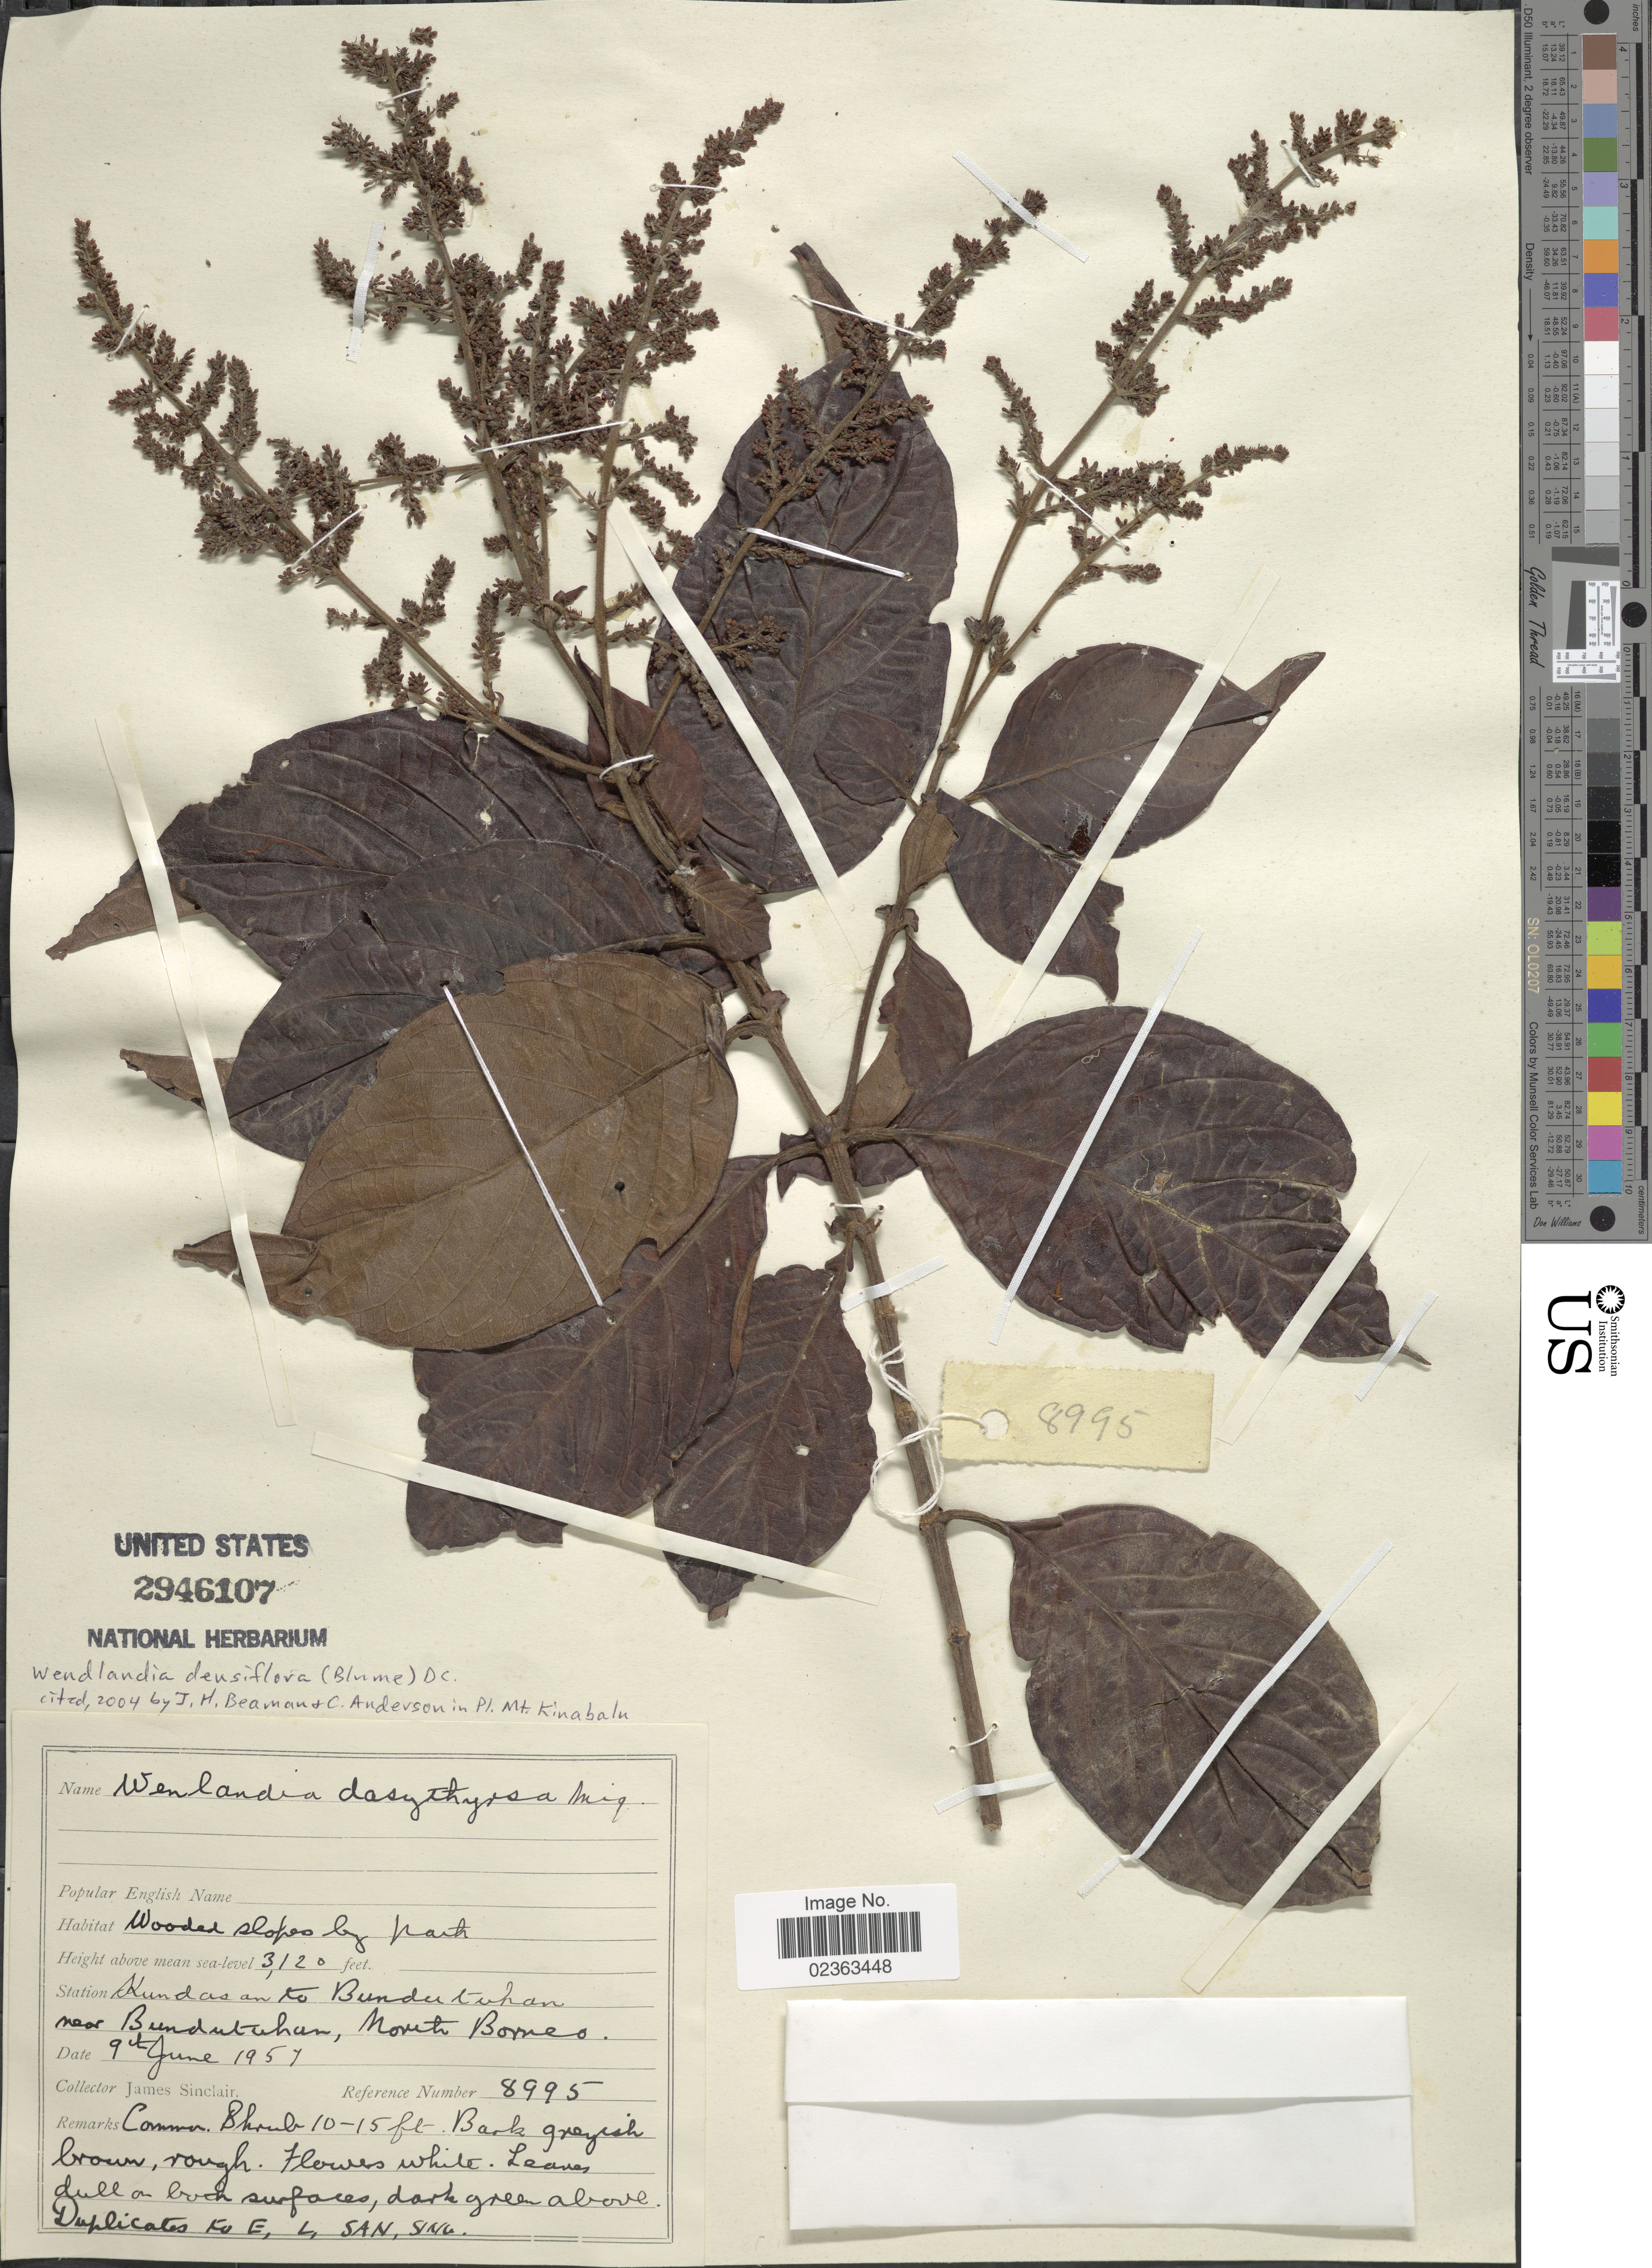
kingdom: Plantae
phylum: Tracheophyta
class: Magnoliopsida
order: Gentianales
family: Rubiaceae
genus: Wendlandia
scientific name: Wendlandia densiflora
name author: (Blume) DC.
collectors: J. Sinclair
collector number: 8995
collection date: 1957-06-09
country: Malaysia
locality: Station Kundasan to Bundutuhan near Bndutuhan, North Borneo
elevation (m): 951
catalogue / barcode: US 2946107